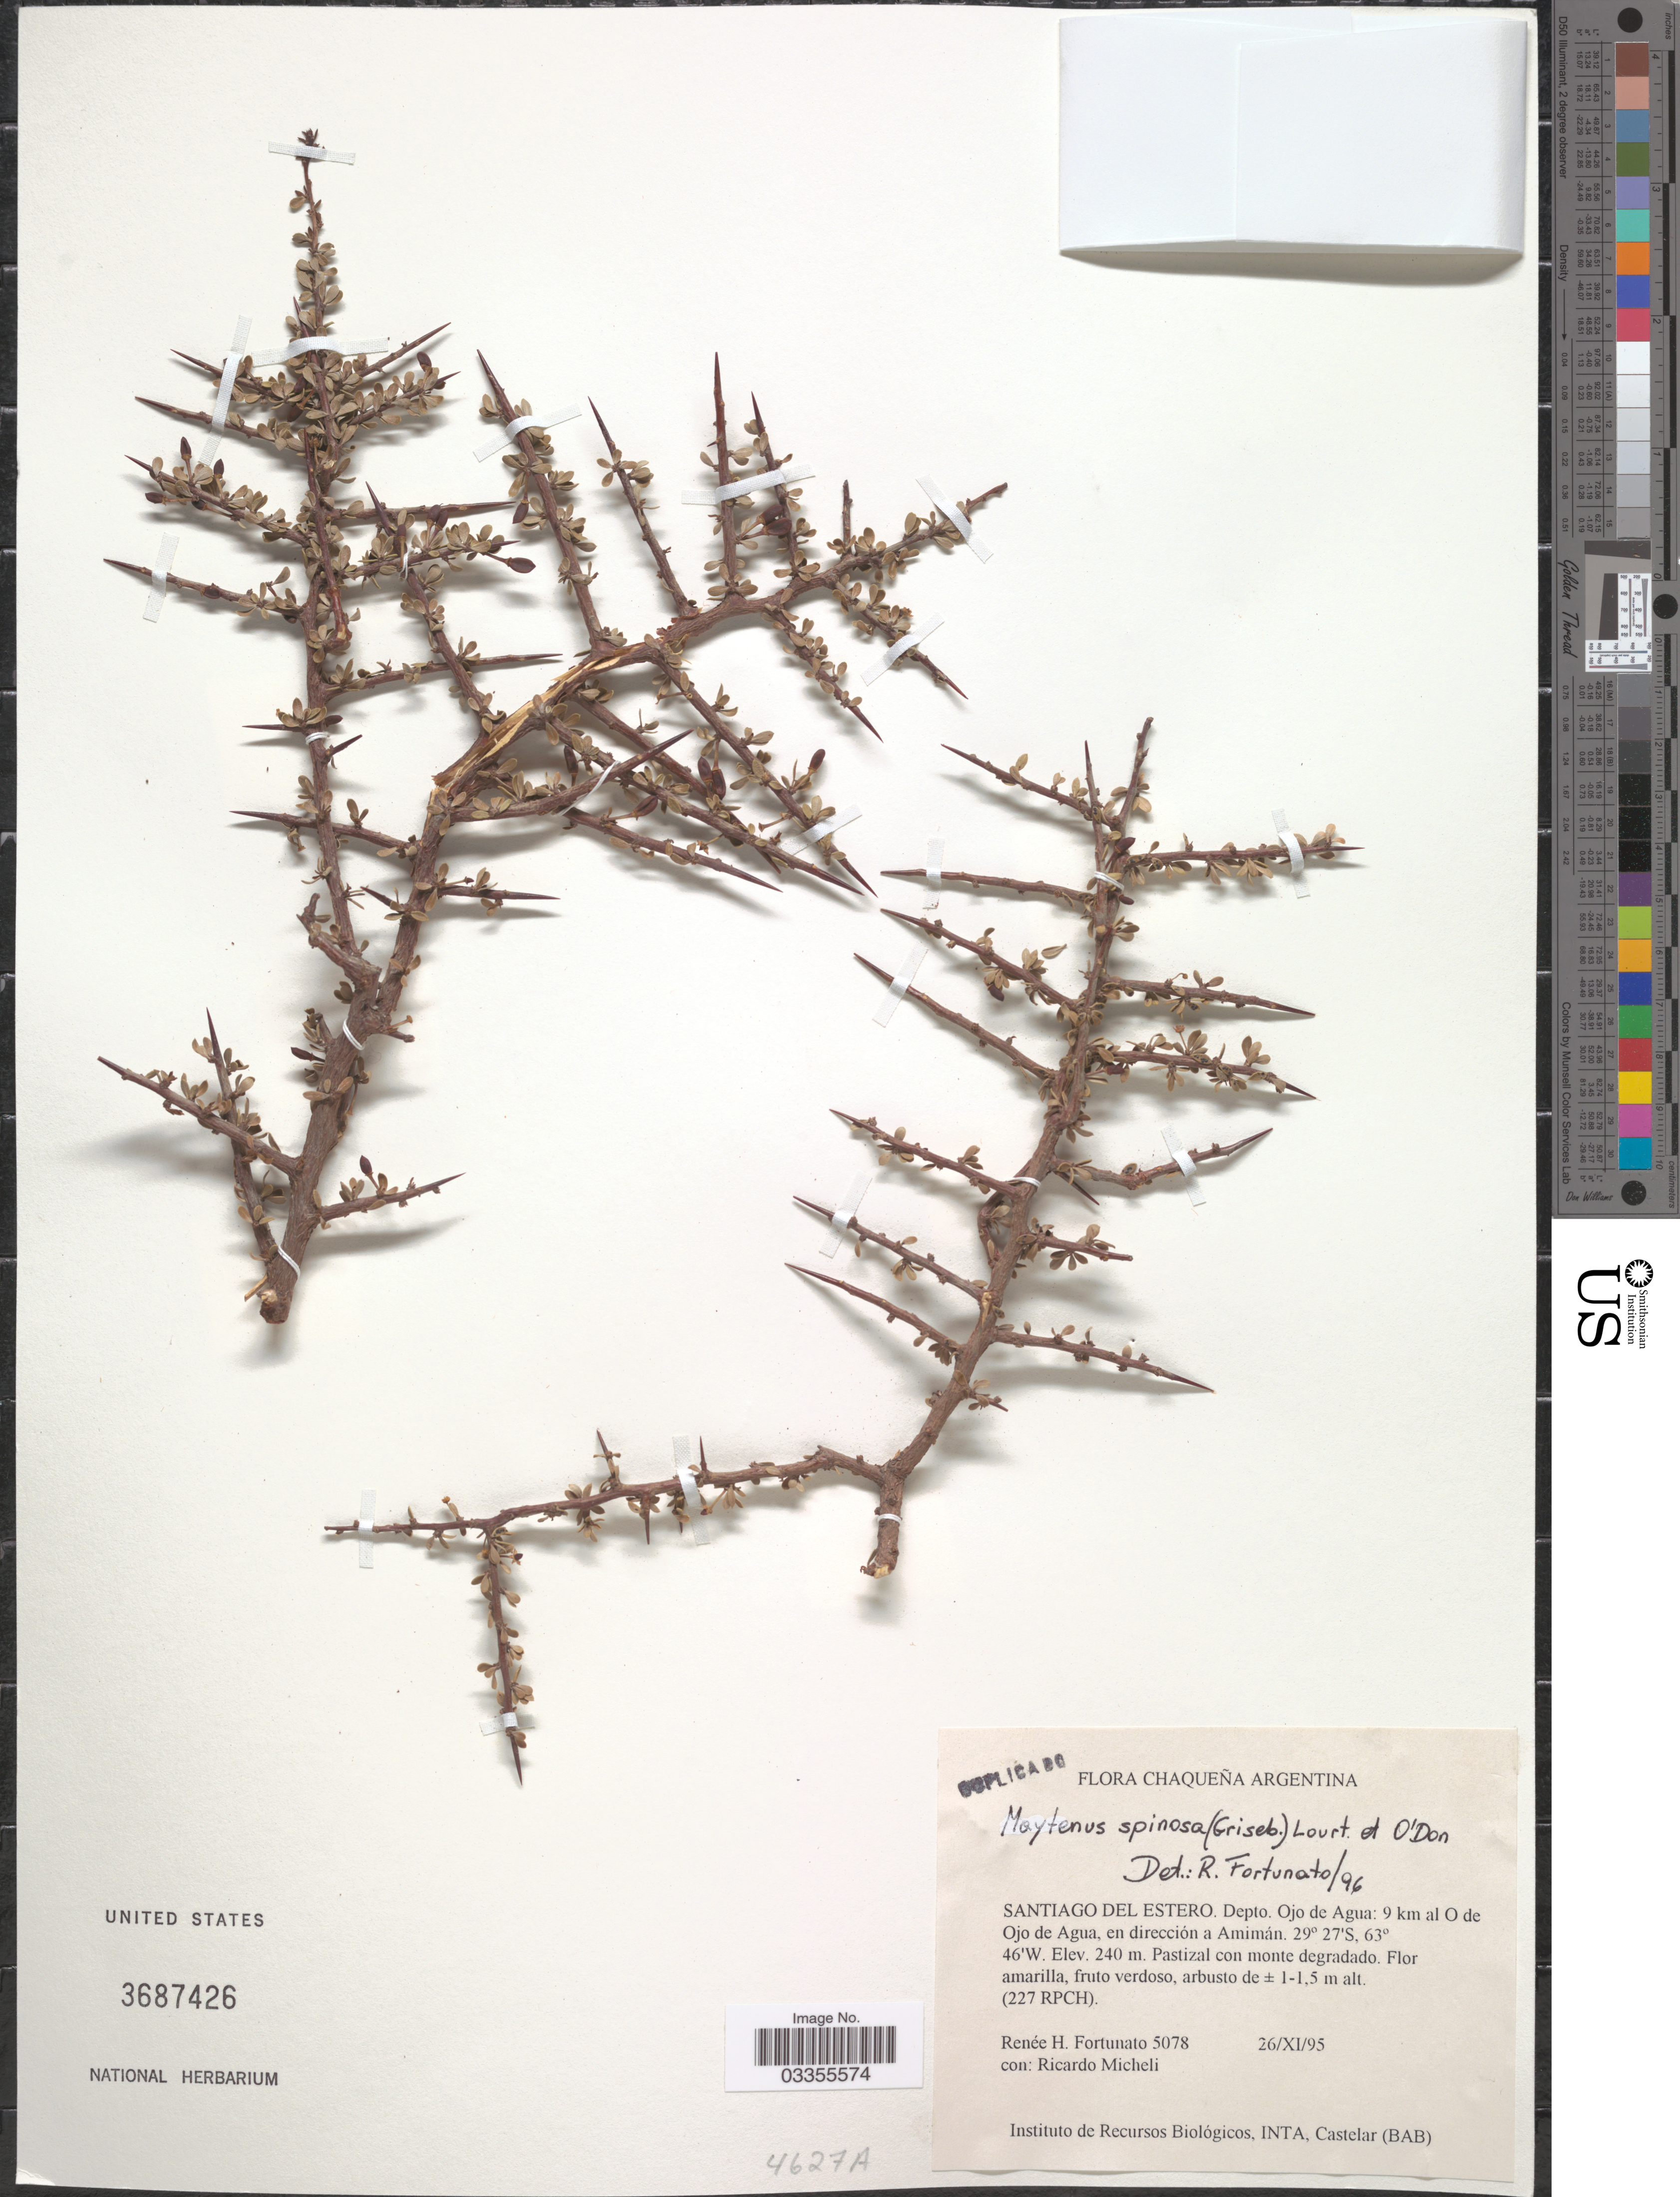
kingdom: Plantae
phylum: Tracheophyta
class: Magnoliopsida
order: Celastrales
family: Celastraceae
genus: Maytenus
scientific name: Maytenus spinosa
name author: (Griseb.) Lourteig & O'Donell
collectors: R. H. Fortunato & R. Micheli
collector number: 5078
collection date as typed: Transcribed d/m/y: 26/11/95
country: Argentina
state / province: Santiago del Estero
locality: Chaqueña Argentina. Depto. Ojo de Agua: 9 km al O de Ojo de Agua, en dirección a Amimán.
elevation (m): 240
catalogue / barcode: US 3687426